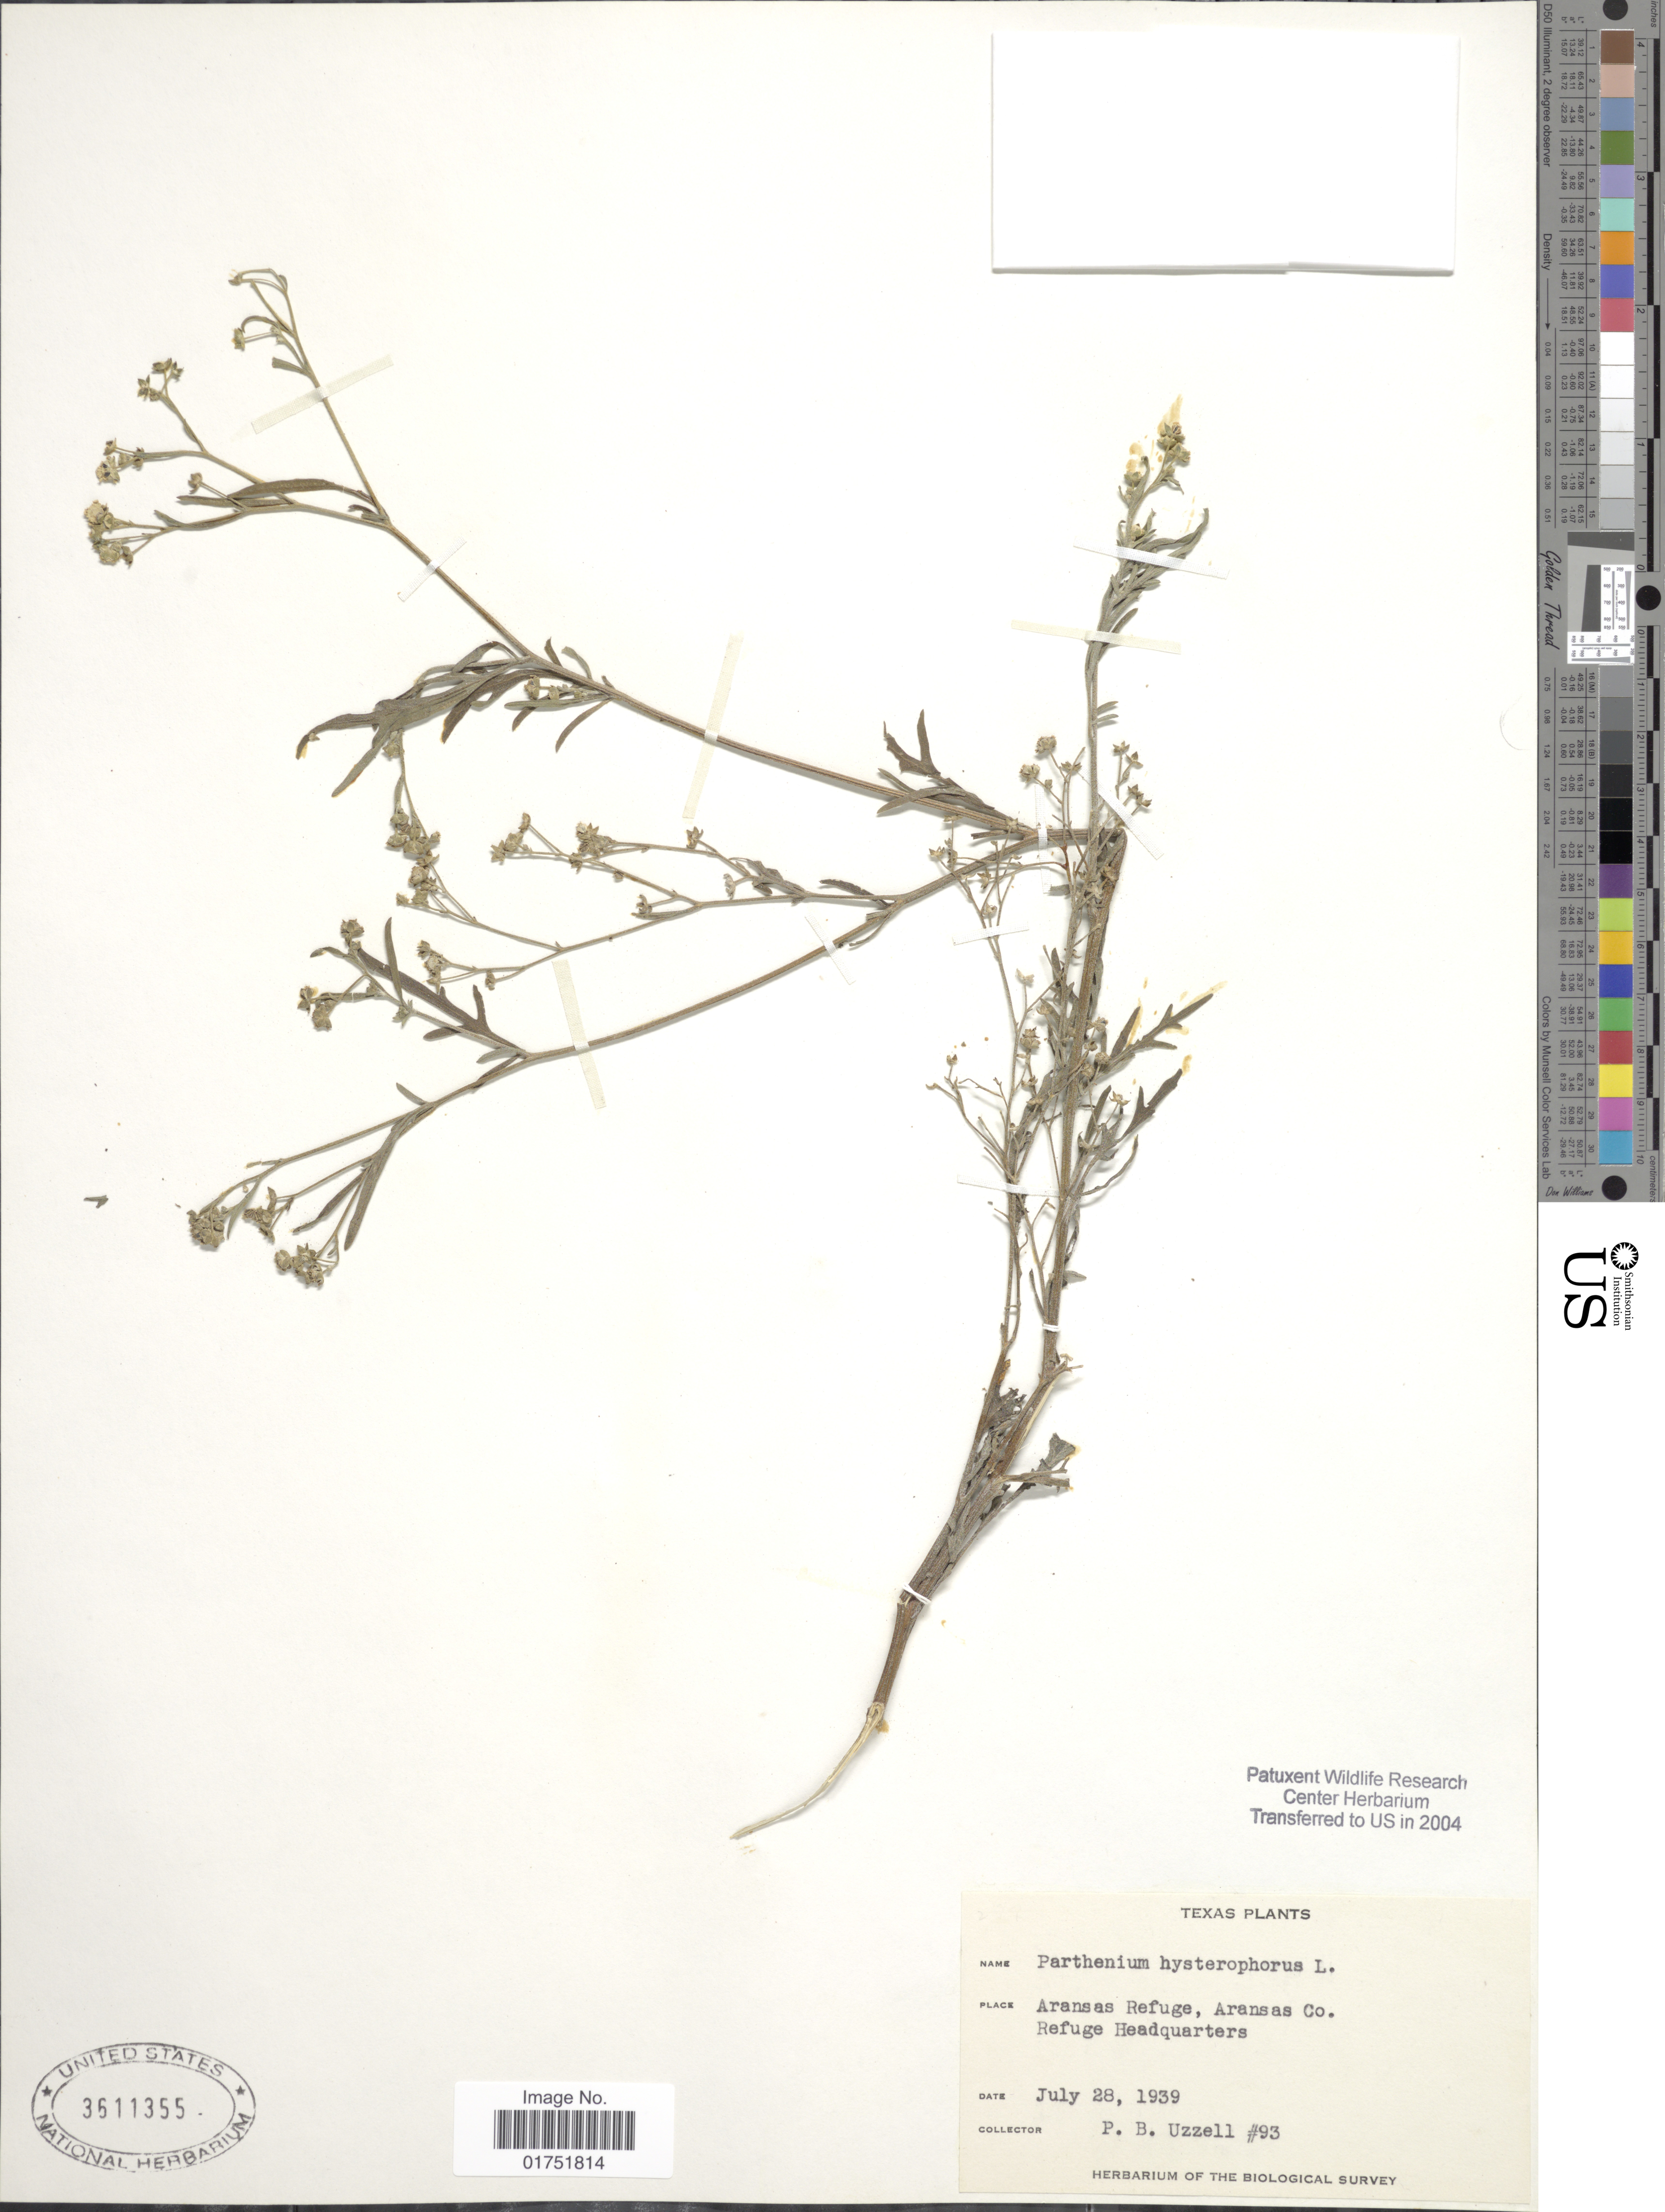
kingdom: Plantae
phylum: Tracheophyta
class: Magnoliopsida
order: Asterales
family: Asteraceae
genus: Parthenium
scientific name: Parthenium hysterophorus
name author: L.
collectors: P. Uzzell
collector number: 93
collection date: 1939-07-28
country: United States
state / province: Texas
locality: Aransas Refuge, Aransas Co., Refuge Headquarters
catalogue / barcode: US 3611355